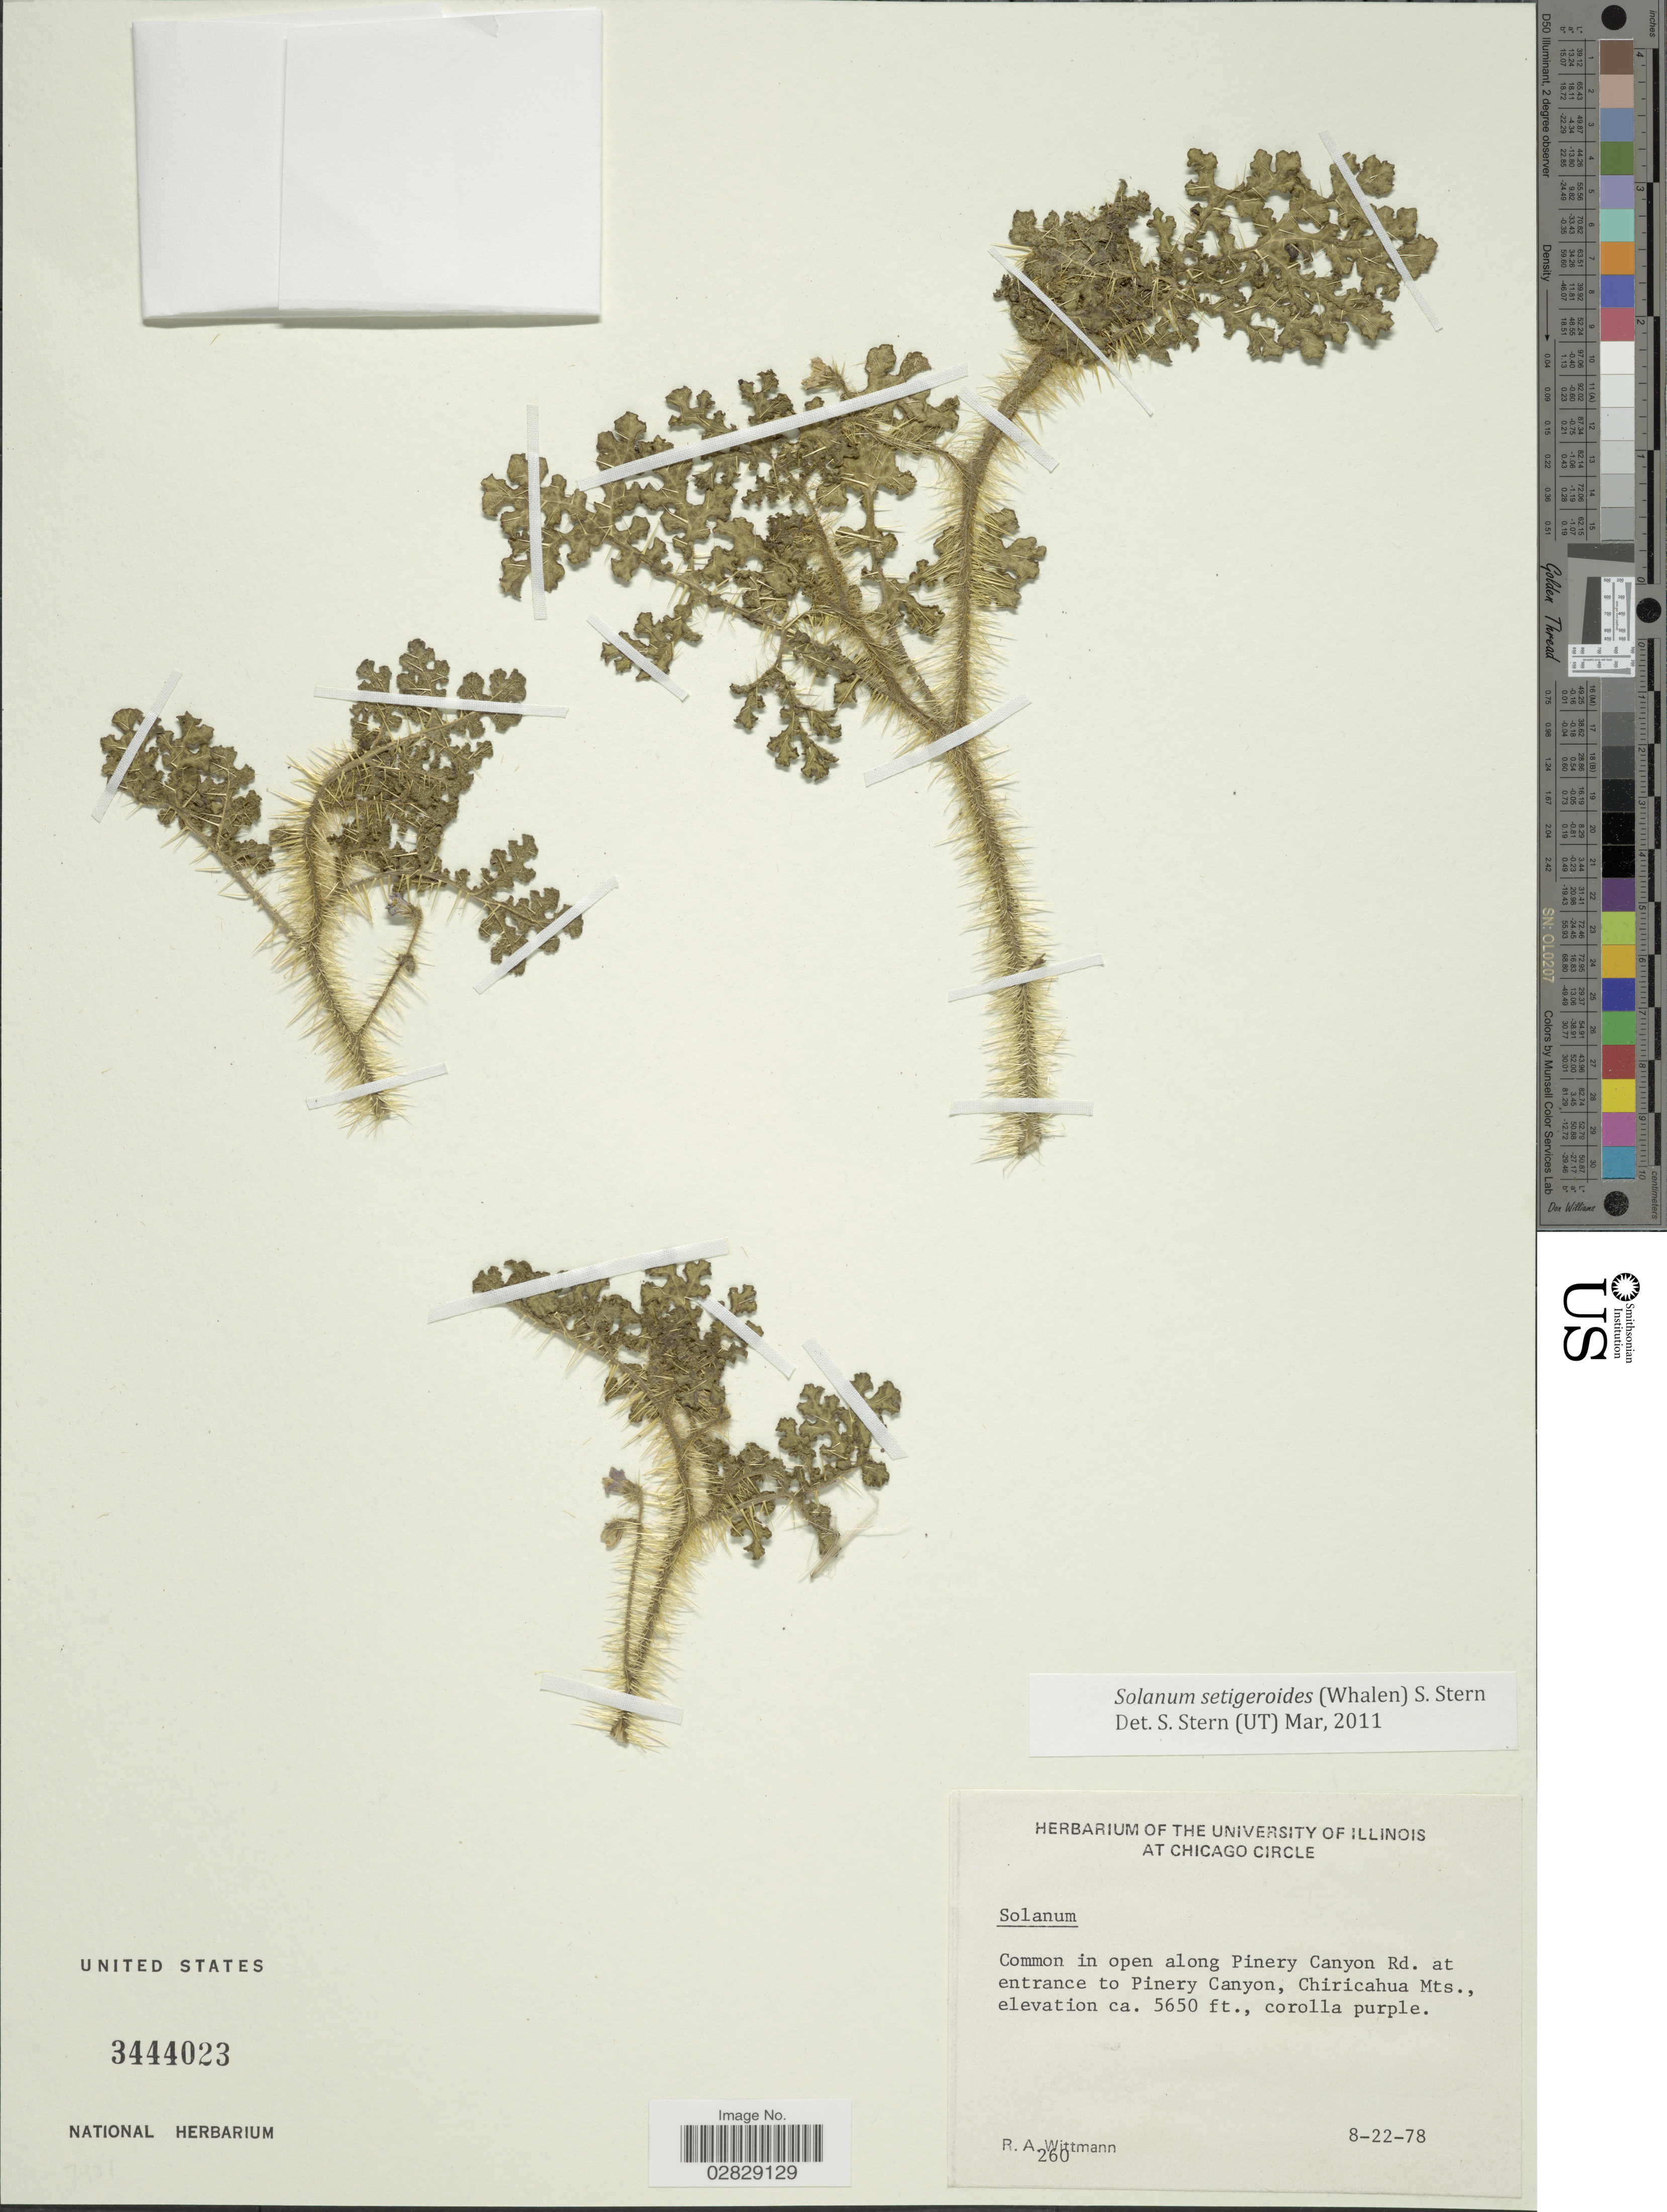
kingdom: Plantae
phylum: Tracheophyta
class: Magnoliopsida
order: Solanales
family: Solanaceae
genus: Solanum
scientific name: Solanum setigeroides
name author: (Whalen) S.R. Stern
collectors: R. Wittmann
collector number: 260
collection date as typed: Transcribed d/m/y: 22/8/78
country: United States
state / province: Illinois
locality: Common in open along Pinery Canyon Rd. at entrance to Pinery Canyon, Chiricahua Mts.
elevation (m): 1722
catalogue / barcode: US 3444023